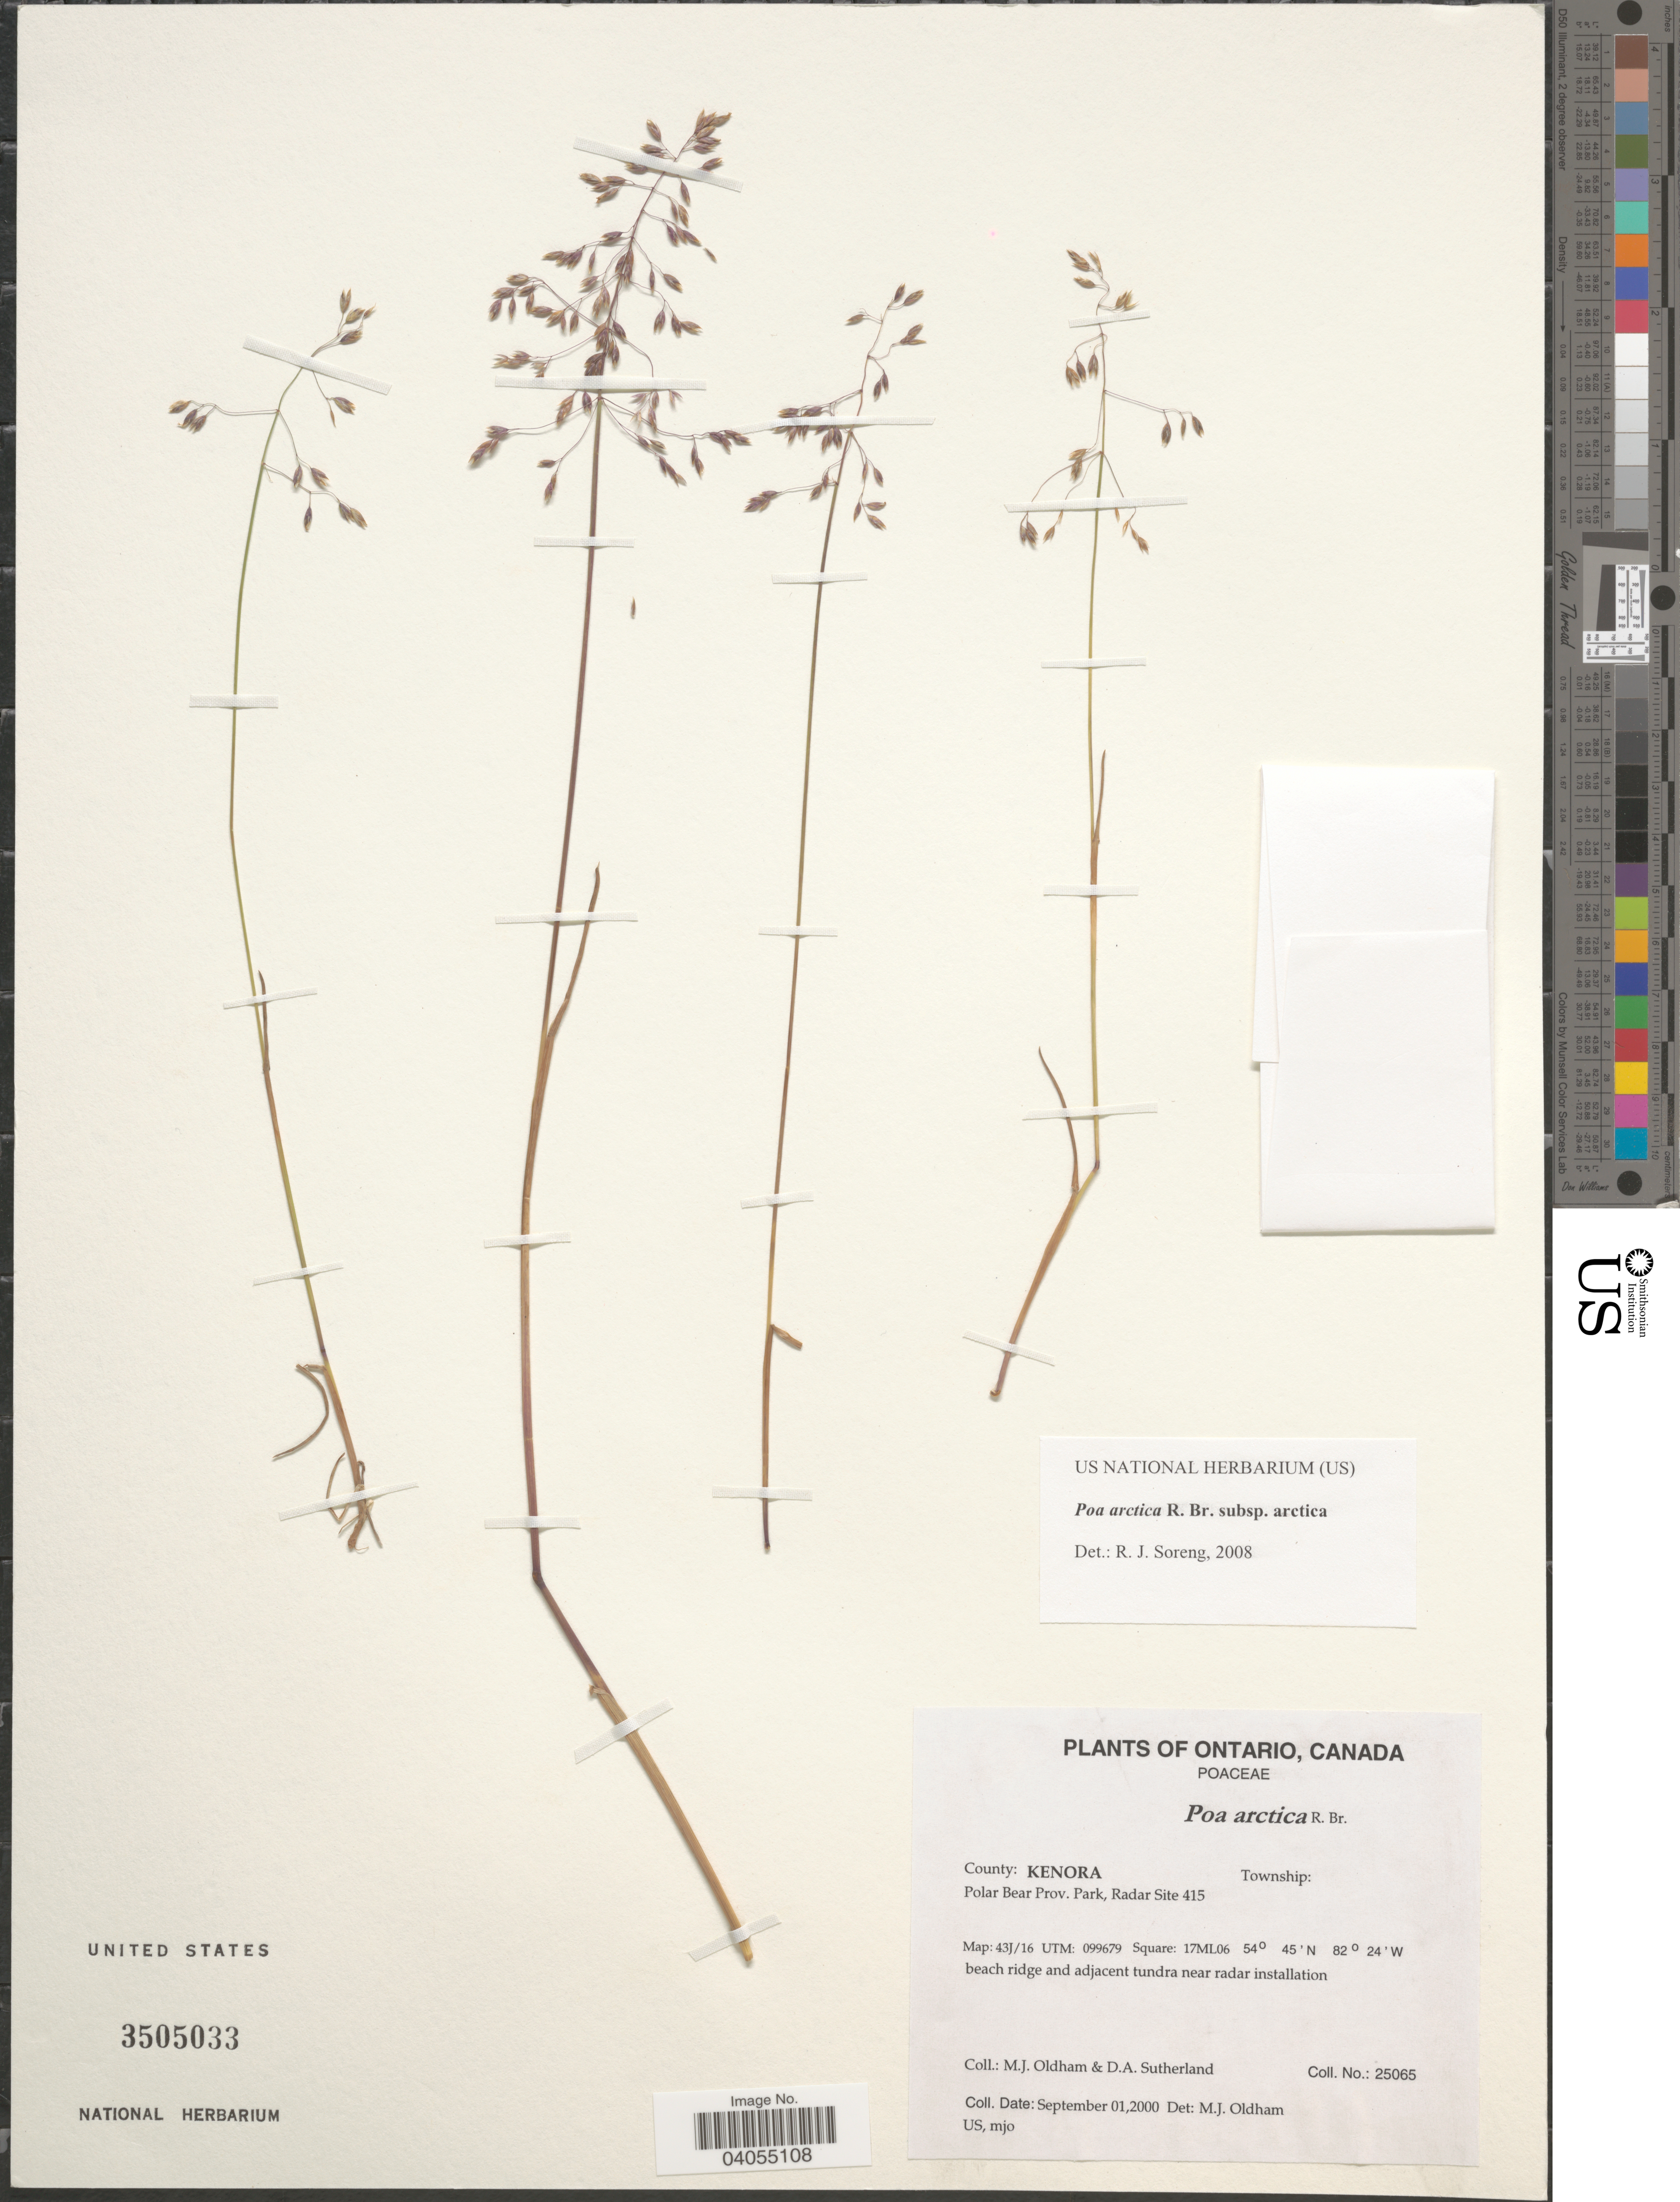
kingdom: Plantae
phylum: Tracheophyta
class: Liliopsida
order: Poales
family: Poaceae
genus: Poa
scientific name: Poa arctica subsp. arctica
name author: R. Br.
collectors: M. Oldham & D. Sutherland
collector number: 25065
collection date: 2000-09-01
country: Canada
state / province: Ontario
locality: County: Kenora. Polar Bear Prov. Park, Radar Site 415. Map: 43J/16 UTM: 099679. Square: 17ML06.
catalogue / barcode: US 3505033